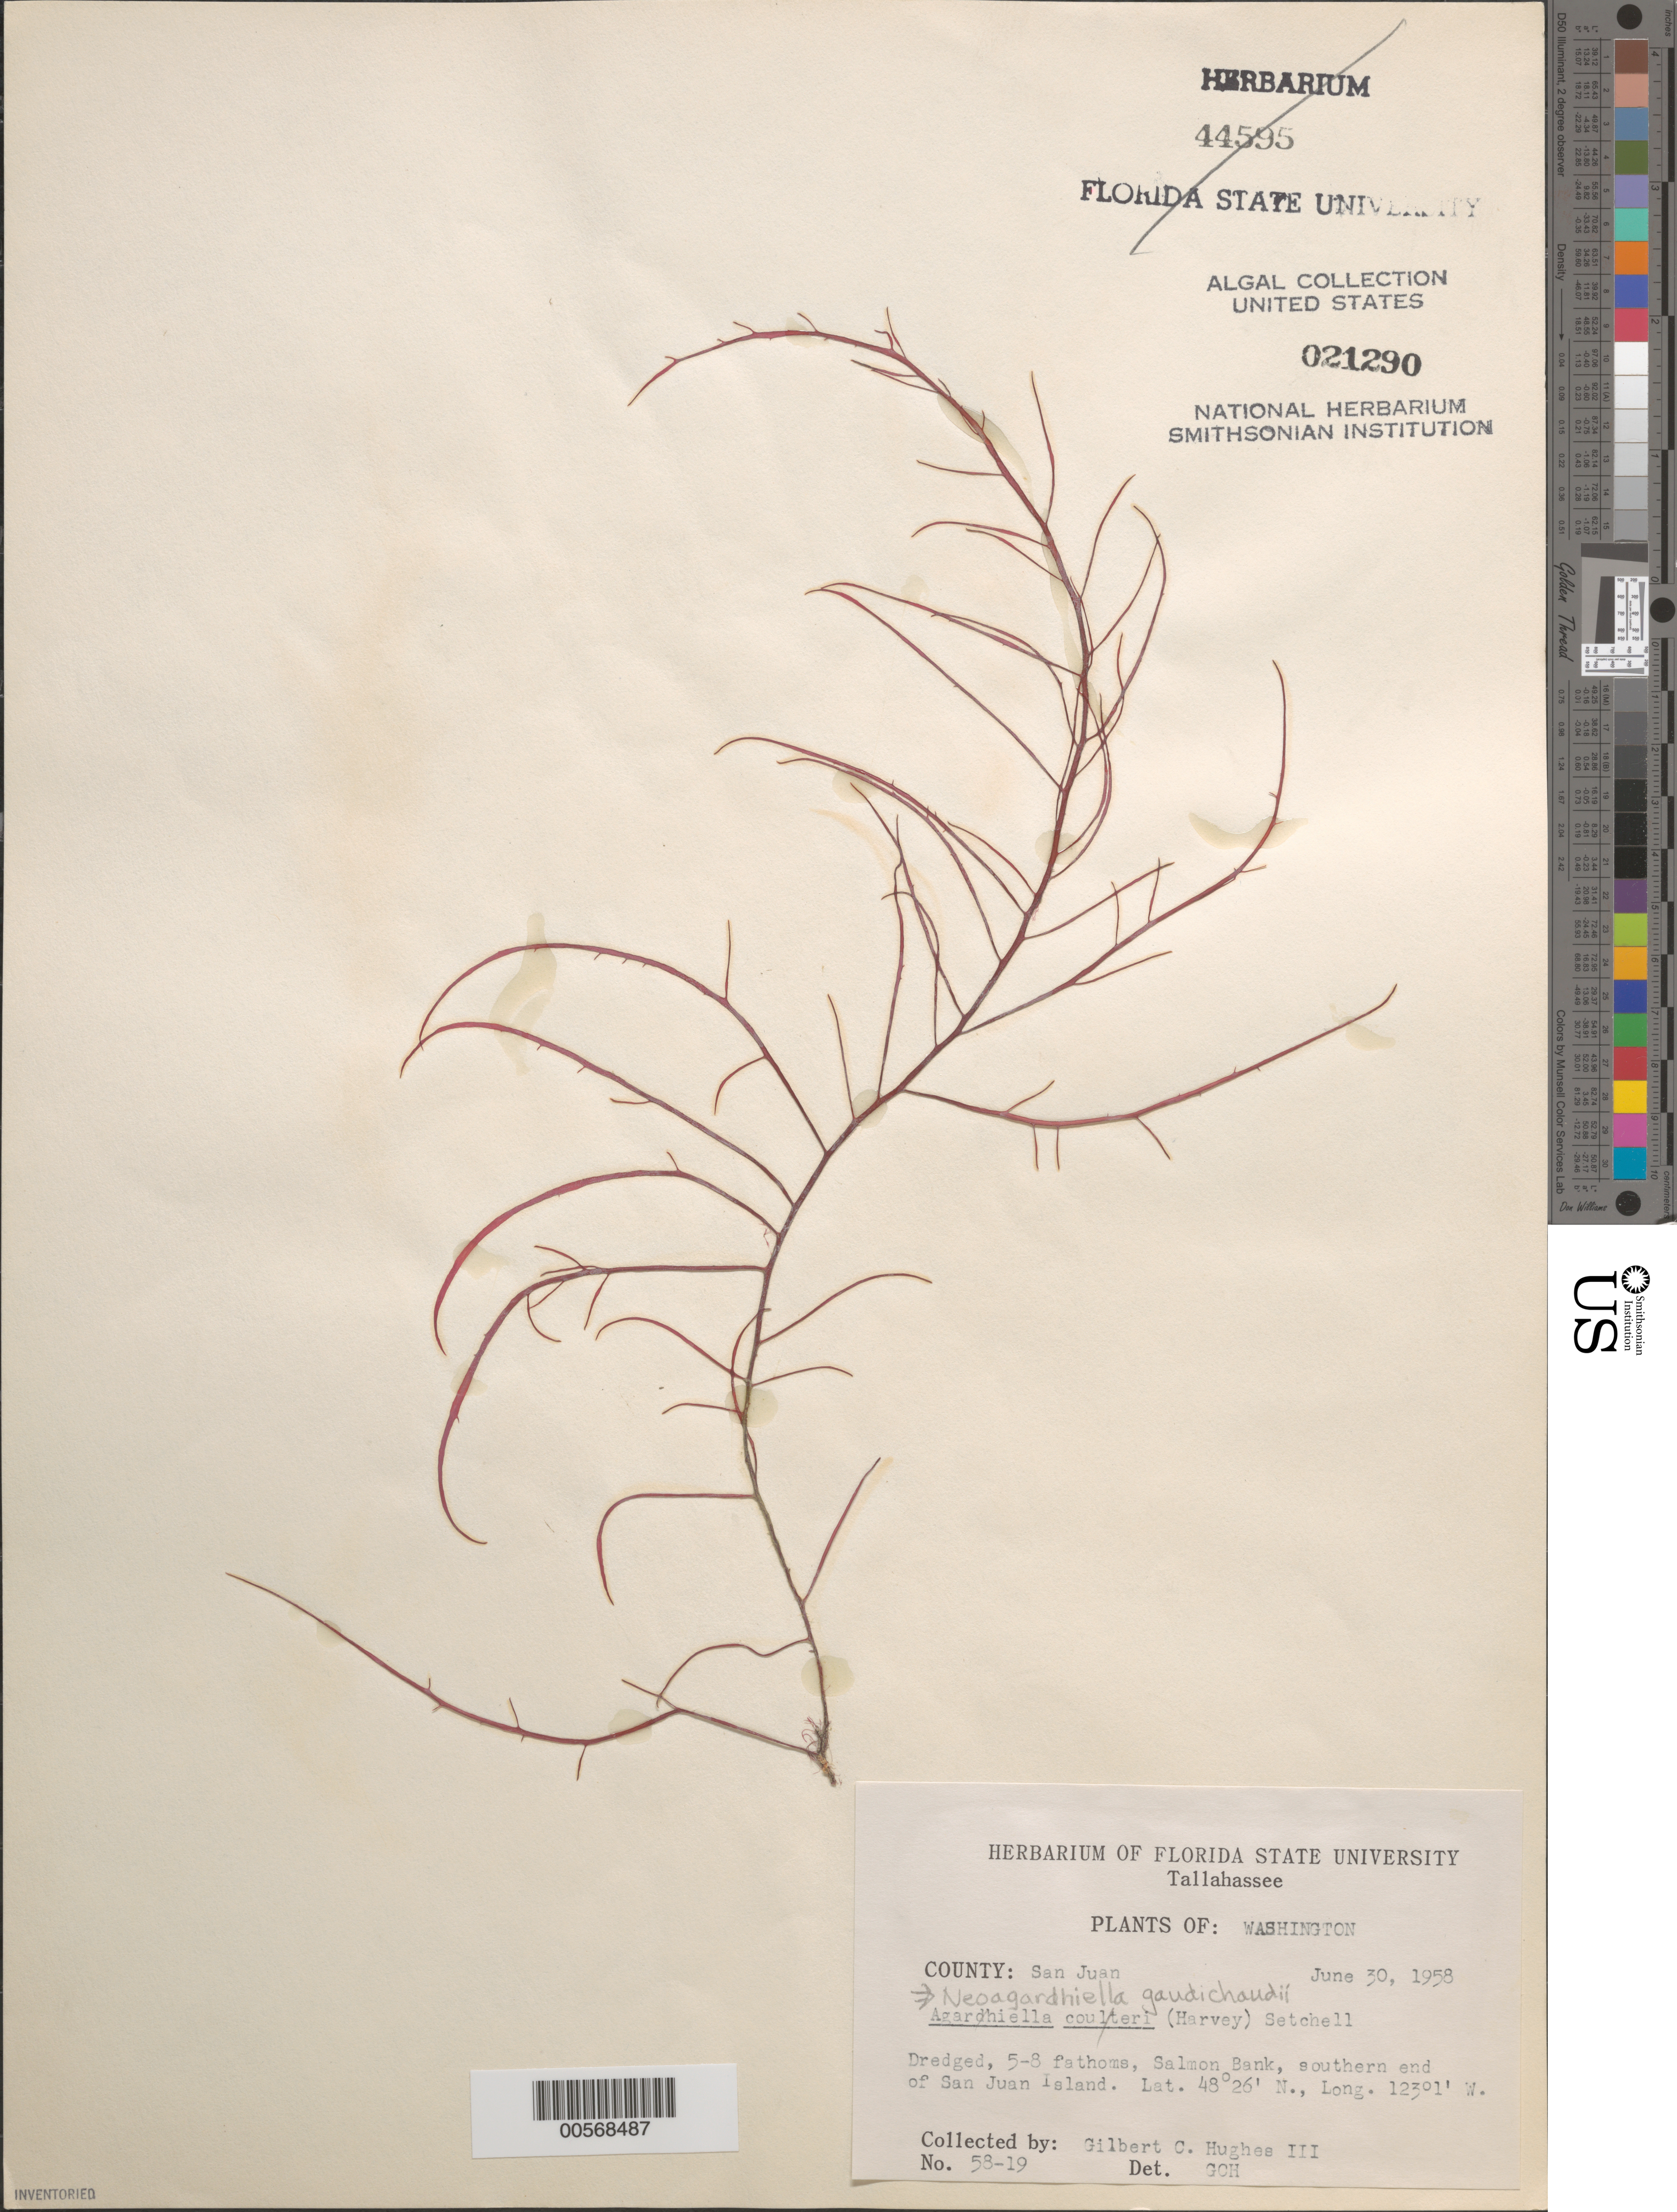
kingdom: Plantae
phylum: Rhodophyta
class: Florideophyceae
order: Gigartinales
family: Solieriaceae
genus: Sarcodiotheca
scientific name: Sarcodiotheca gaudichaudii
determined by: Algae name updating Project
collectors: G. Hughes III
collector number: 58-19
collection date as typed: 30 Jun 1958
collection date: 1958-06-30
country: United States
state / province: Washington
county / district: San Juan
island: San Juan Island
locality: Salmon Bank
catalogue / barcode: US 21290